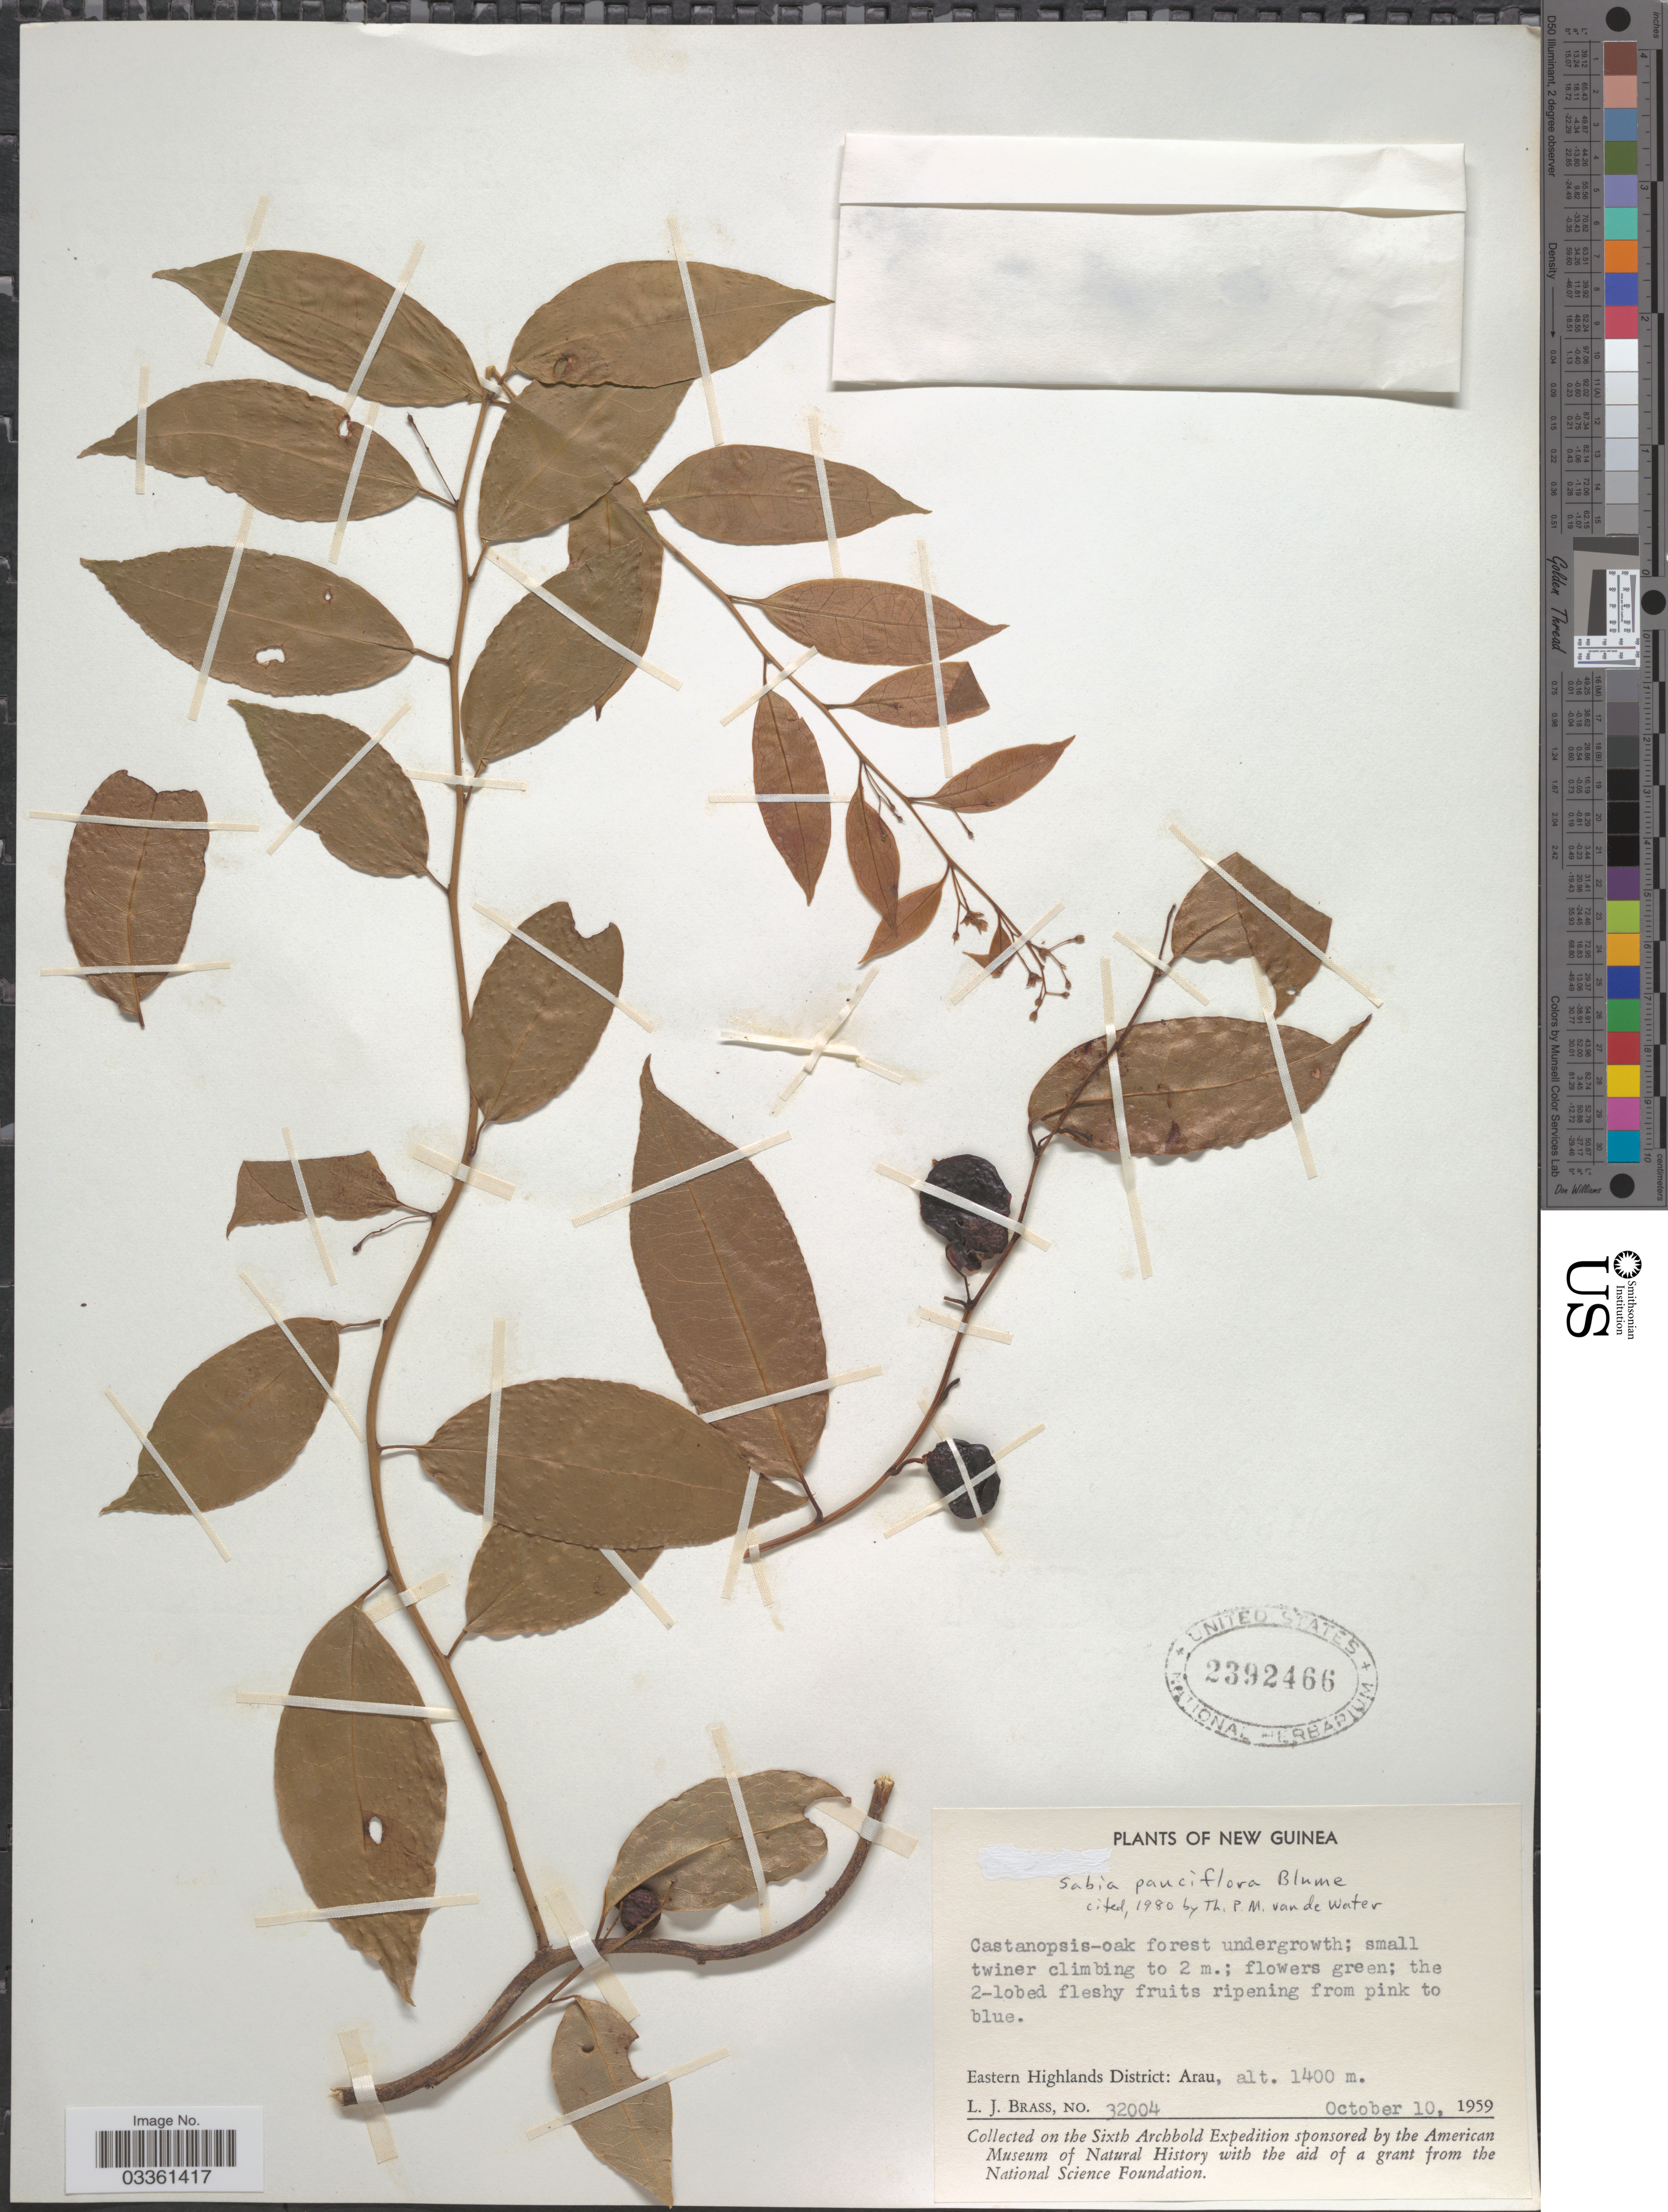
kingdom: Plantae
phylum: Tracheophyta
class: Magnoliopsida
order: Proteales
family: Sabiaceae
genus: Sabia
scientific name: Sabia pauciflora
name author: Blume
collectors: L. J. Brass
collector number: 32004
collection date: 1959-10-10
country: Papua New Guinea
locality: New Guinea. Eastern Highlands District: Arau.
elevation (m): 1400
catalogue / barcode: US 2392466